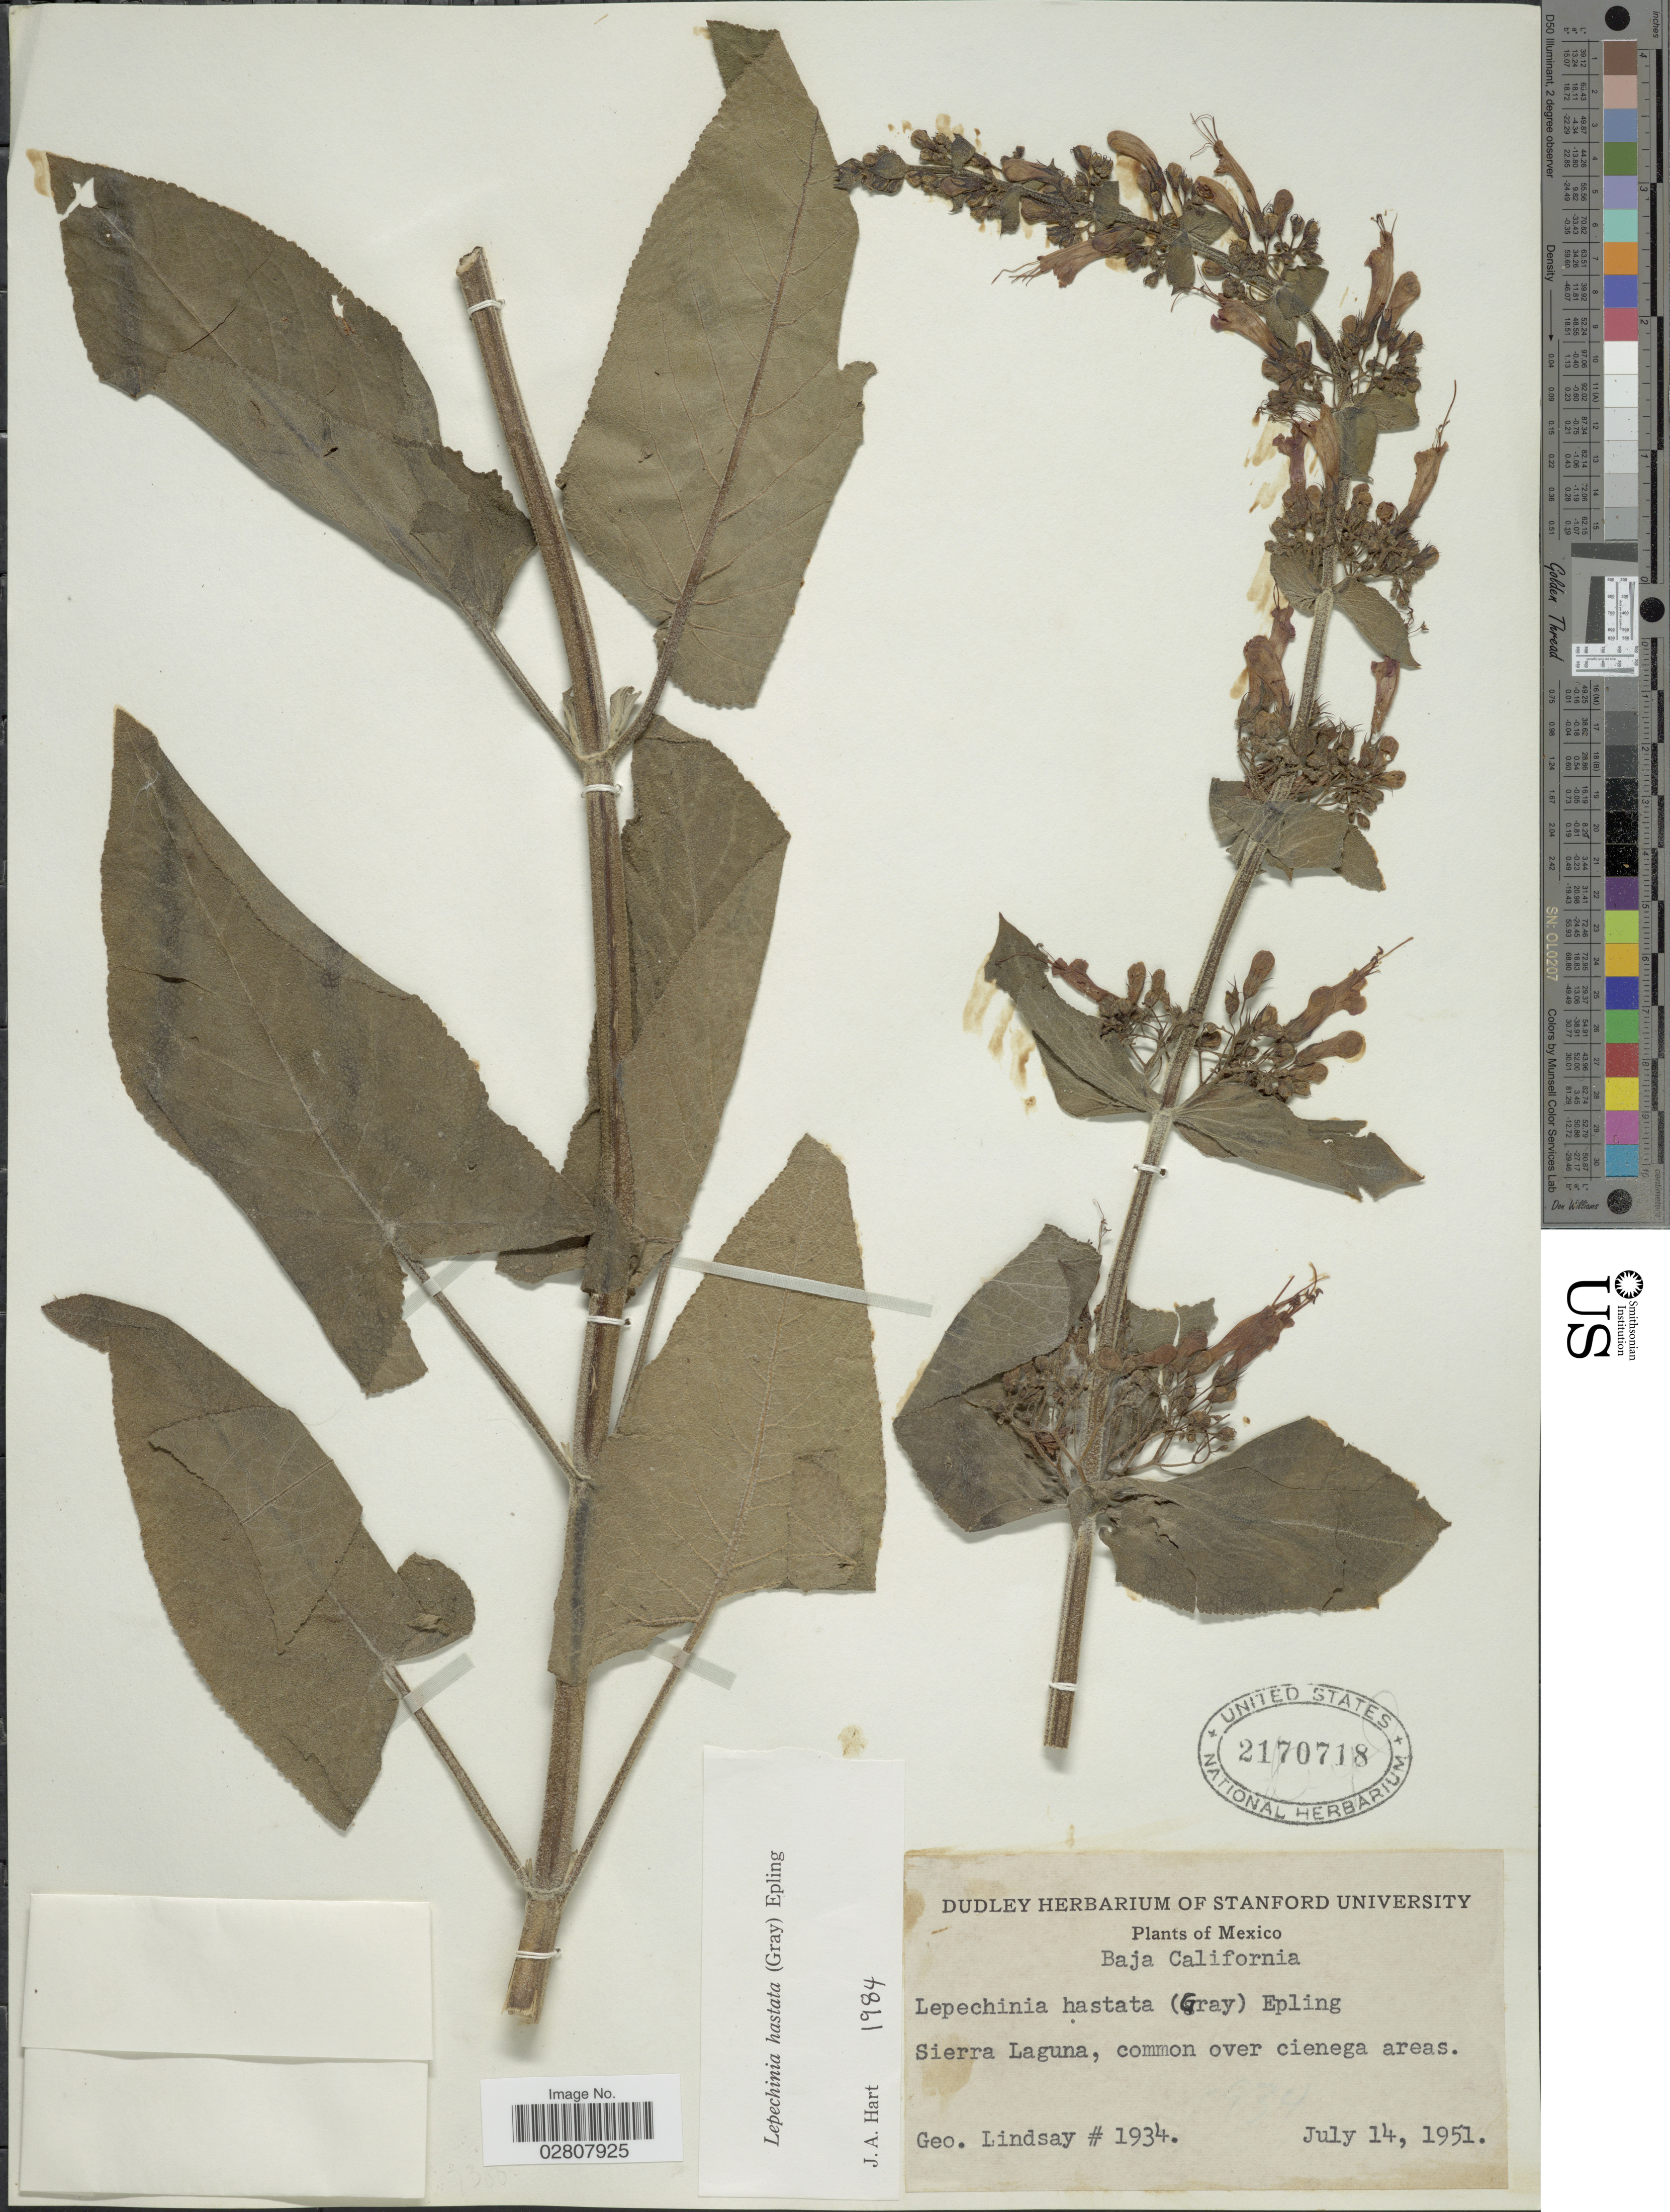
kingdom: Plantae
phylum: Tracheophyta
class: Magnoliopsida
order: Lamiales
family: Lamiaceae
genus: Lepechinia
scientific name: Lepechinia hastata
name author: (A. Gray) Epling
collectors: G. Lindsay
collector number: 1934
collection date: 1951-07-14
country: Mexico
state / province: Baja California Norte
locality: Sierra Laguna, common over cienega areas.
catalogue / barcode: US 2170718